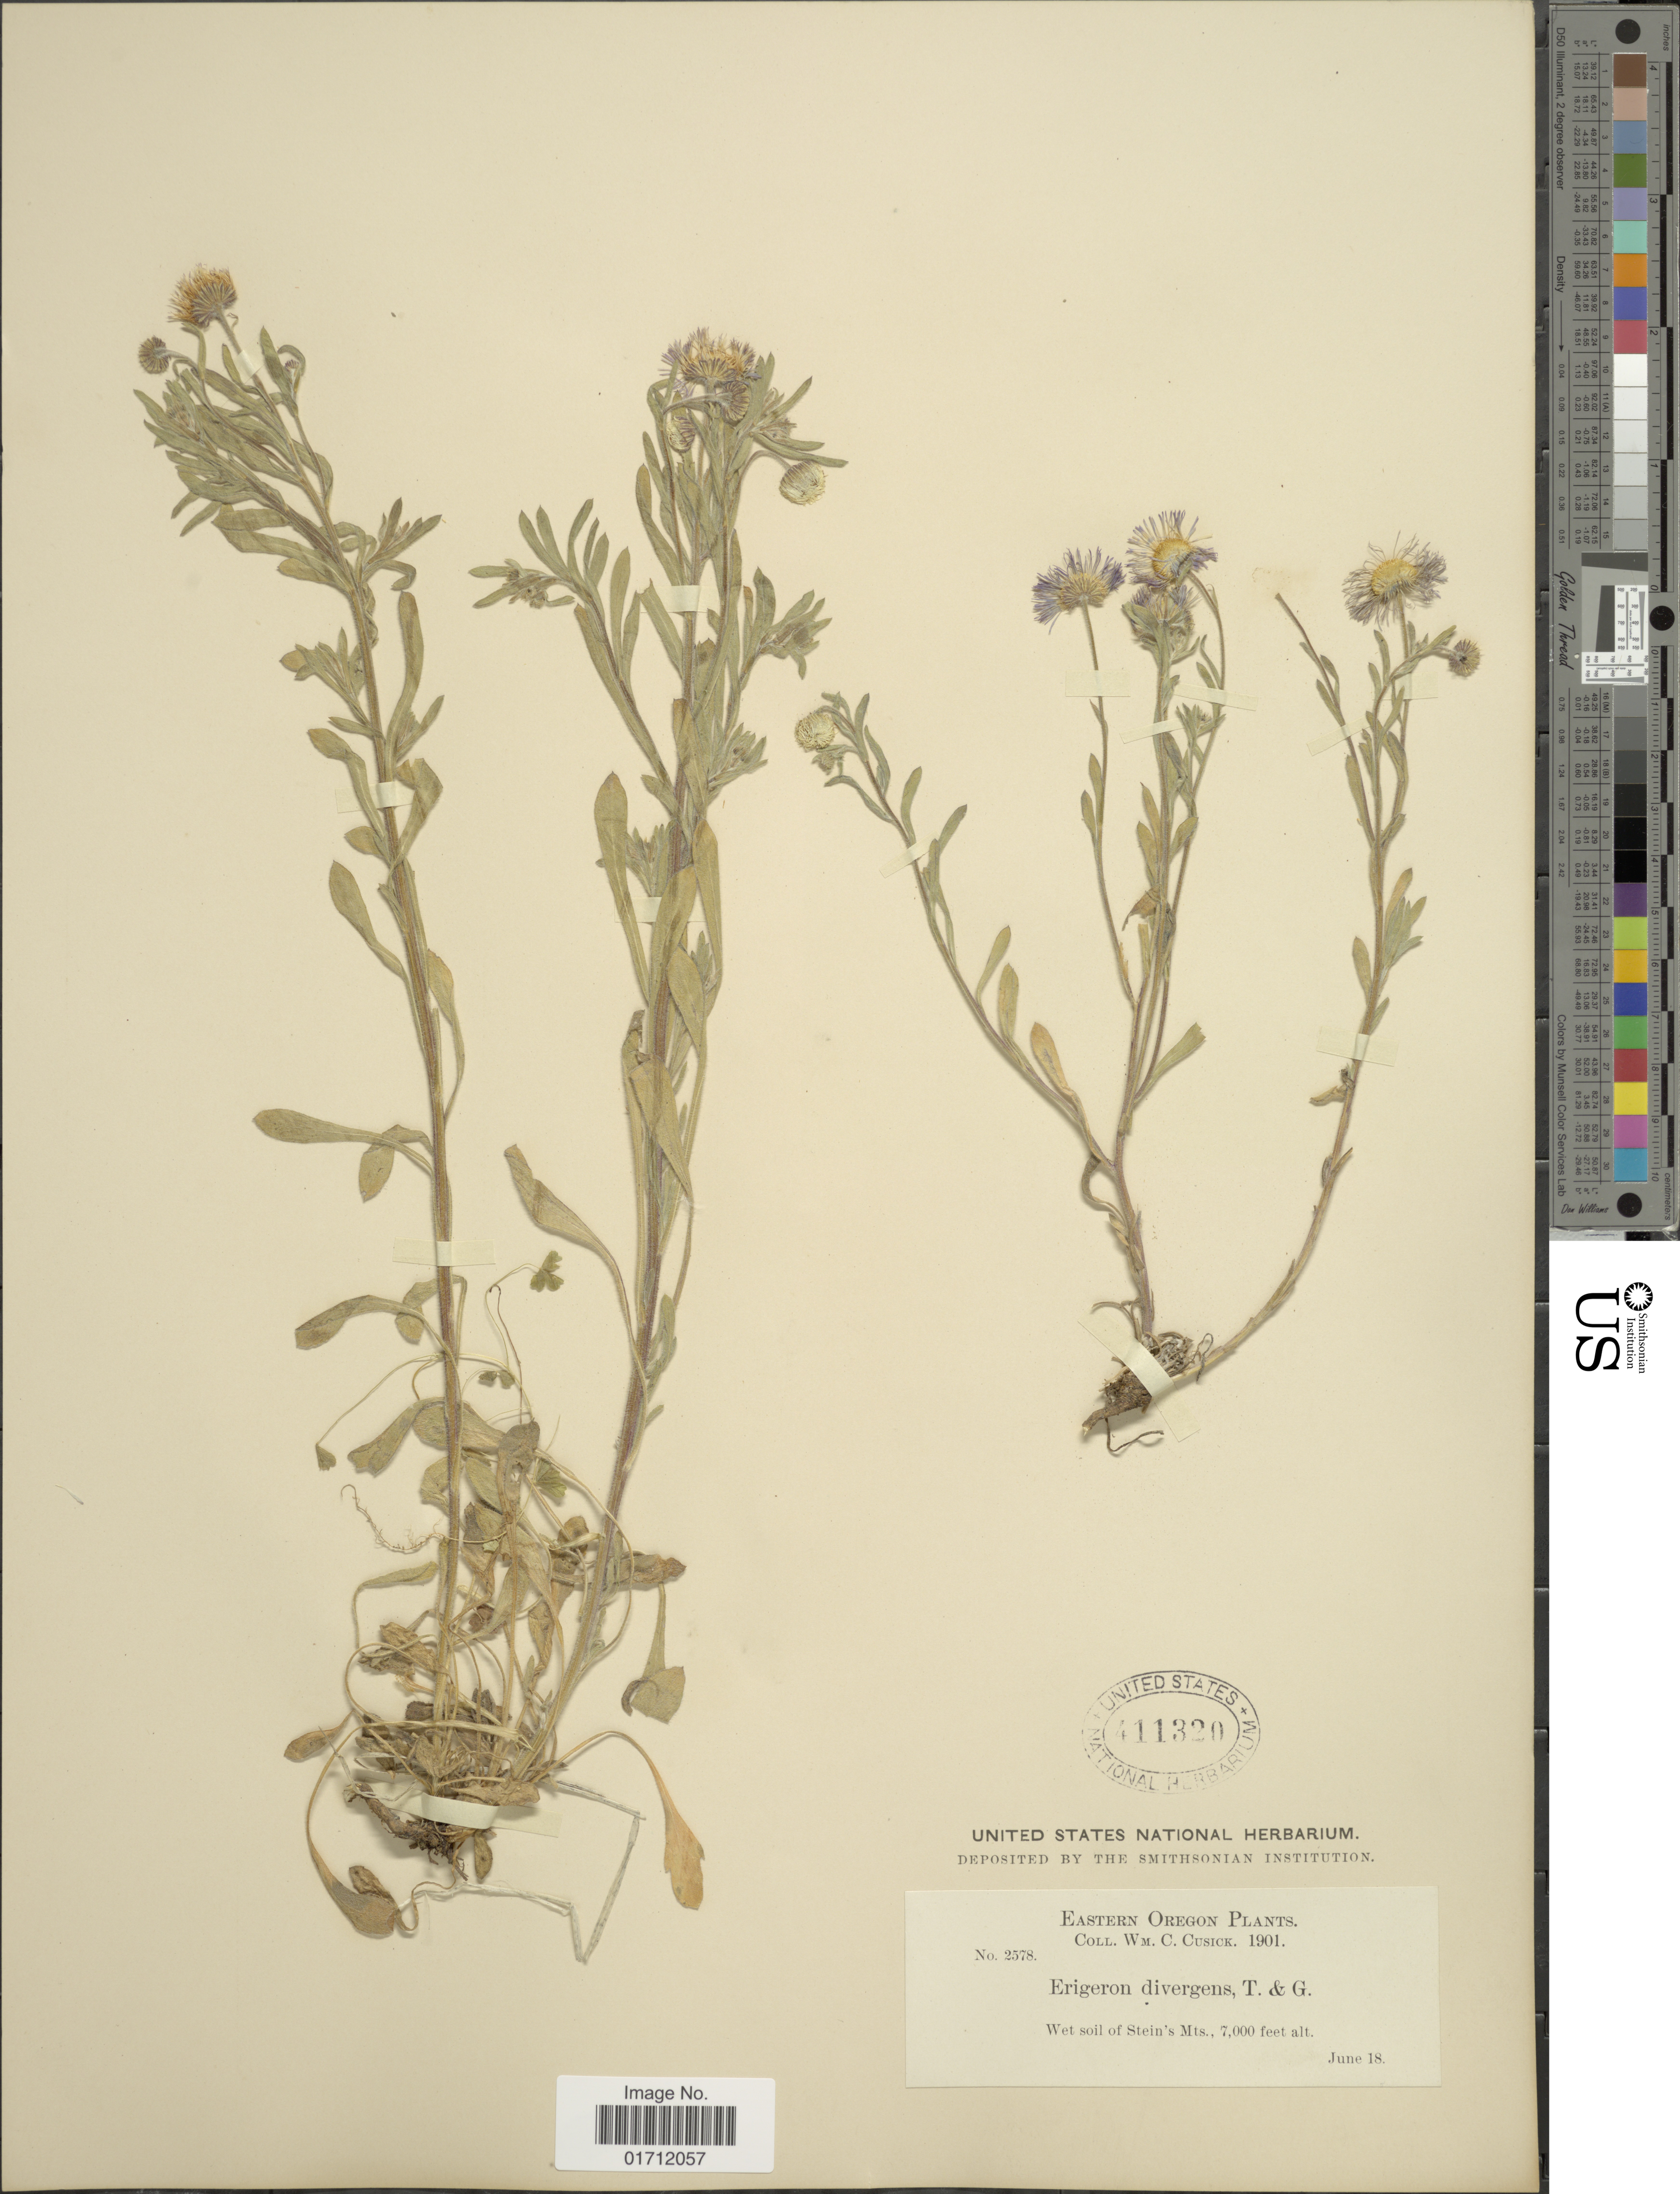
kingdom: Plantae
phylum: Tracheophyta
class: Magnoliopsida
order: Asterales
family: Asteraceae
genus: Erigeron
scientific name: Erigeron divergens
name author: Torr. & A. Gray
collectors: W. C. Cusick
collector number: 2578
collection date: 1901-06-18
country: United States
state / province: Oregon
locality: Eastern Oregon, Stein Mts.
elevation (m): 2134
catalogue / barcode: US 411320